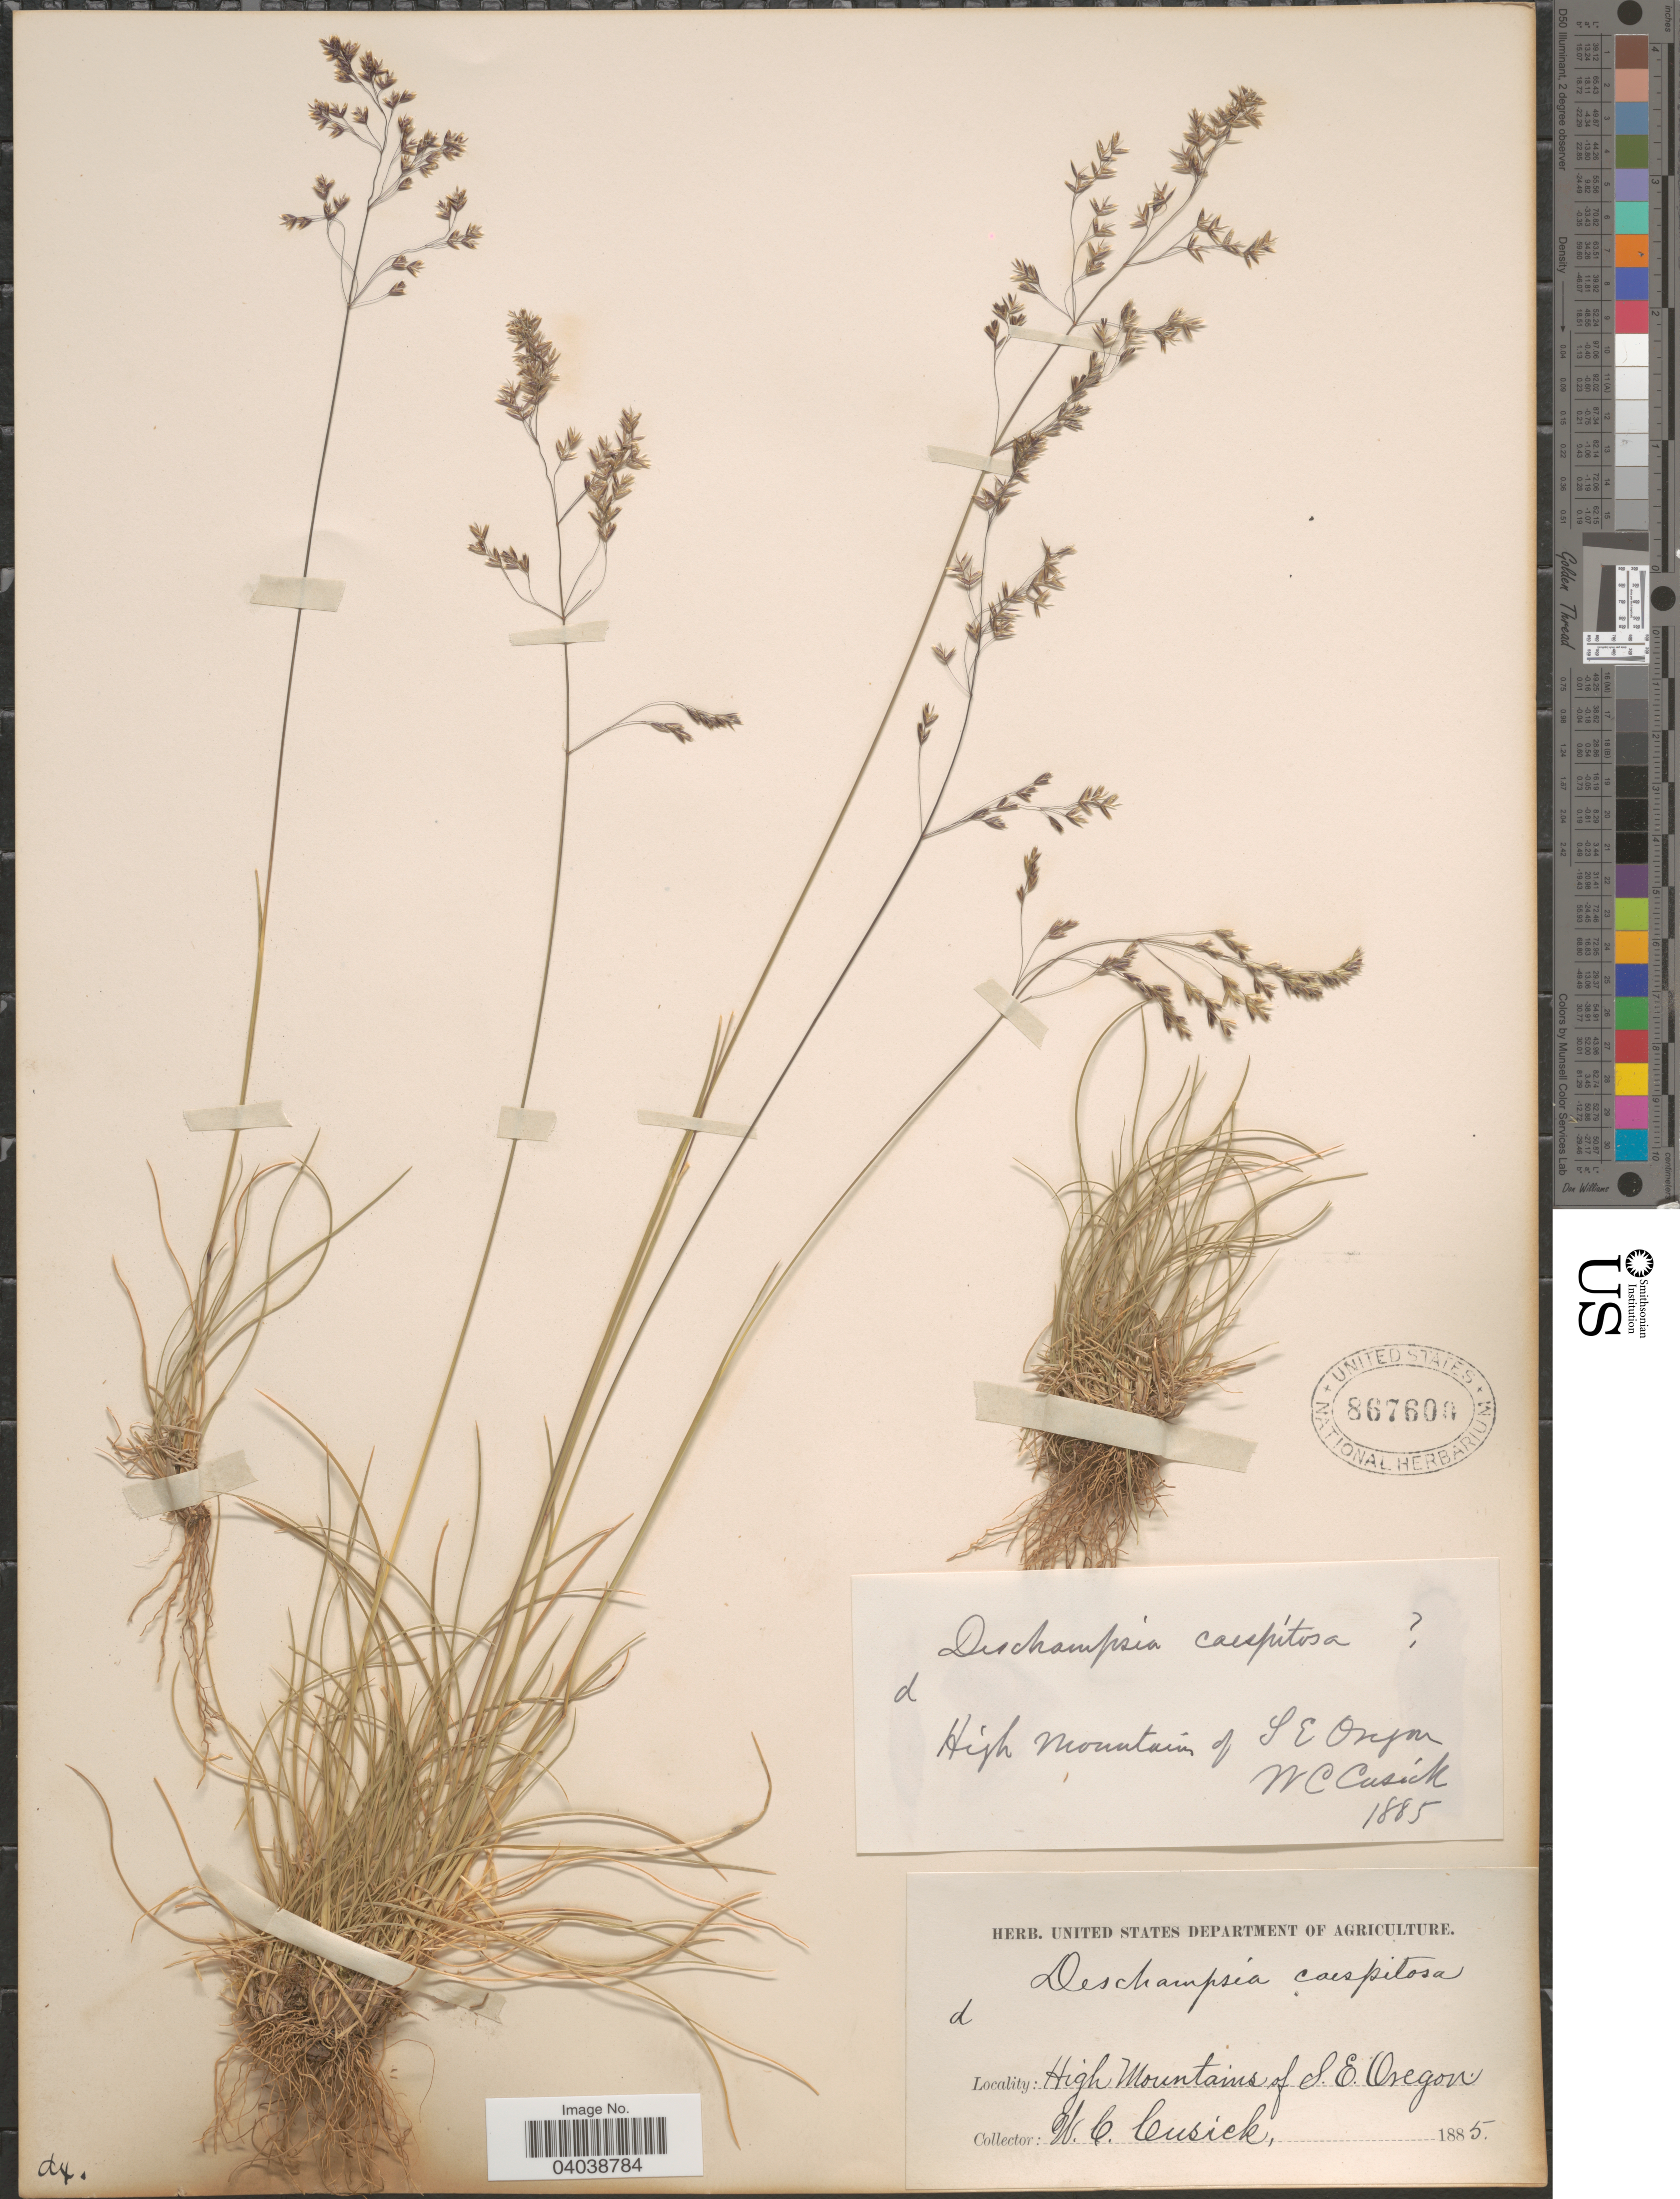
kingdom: Plantae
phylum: Tracheophyta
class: Liliopsida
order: Poales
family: Poaceae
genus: Deschampsia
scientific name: Deschampsia cespitosa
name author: (L.) P. Beauv.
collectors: W. C. Cusick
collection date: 1885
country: United States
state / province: Oregon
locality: High Mountains of S.E. Oregon.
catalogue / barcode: US 867600